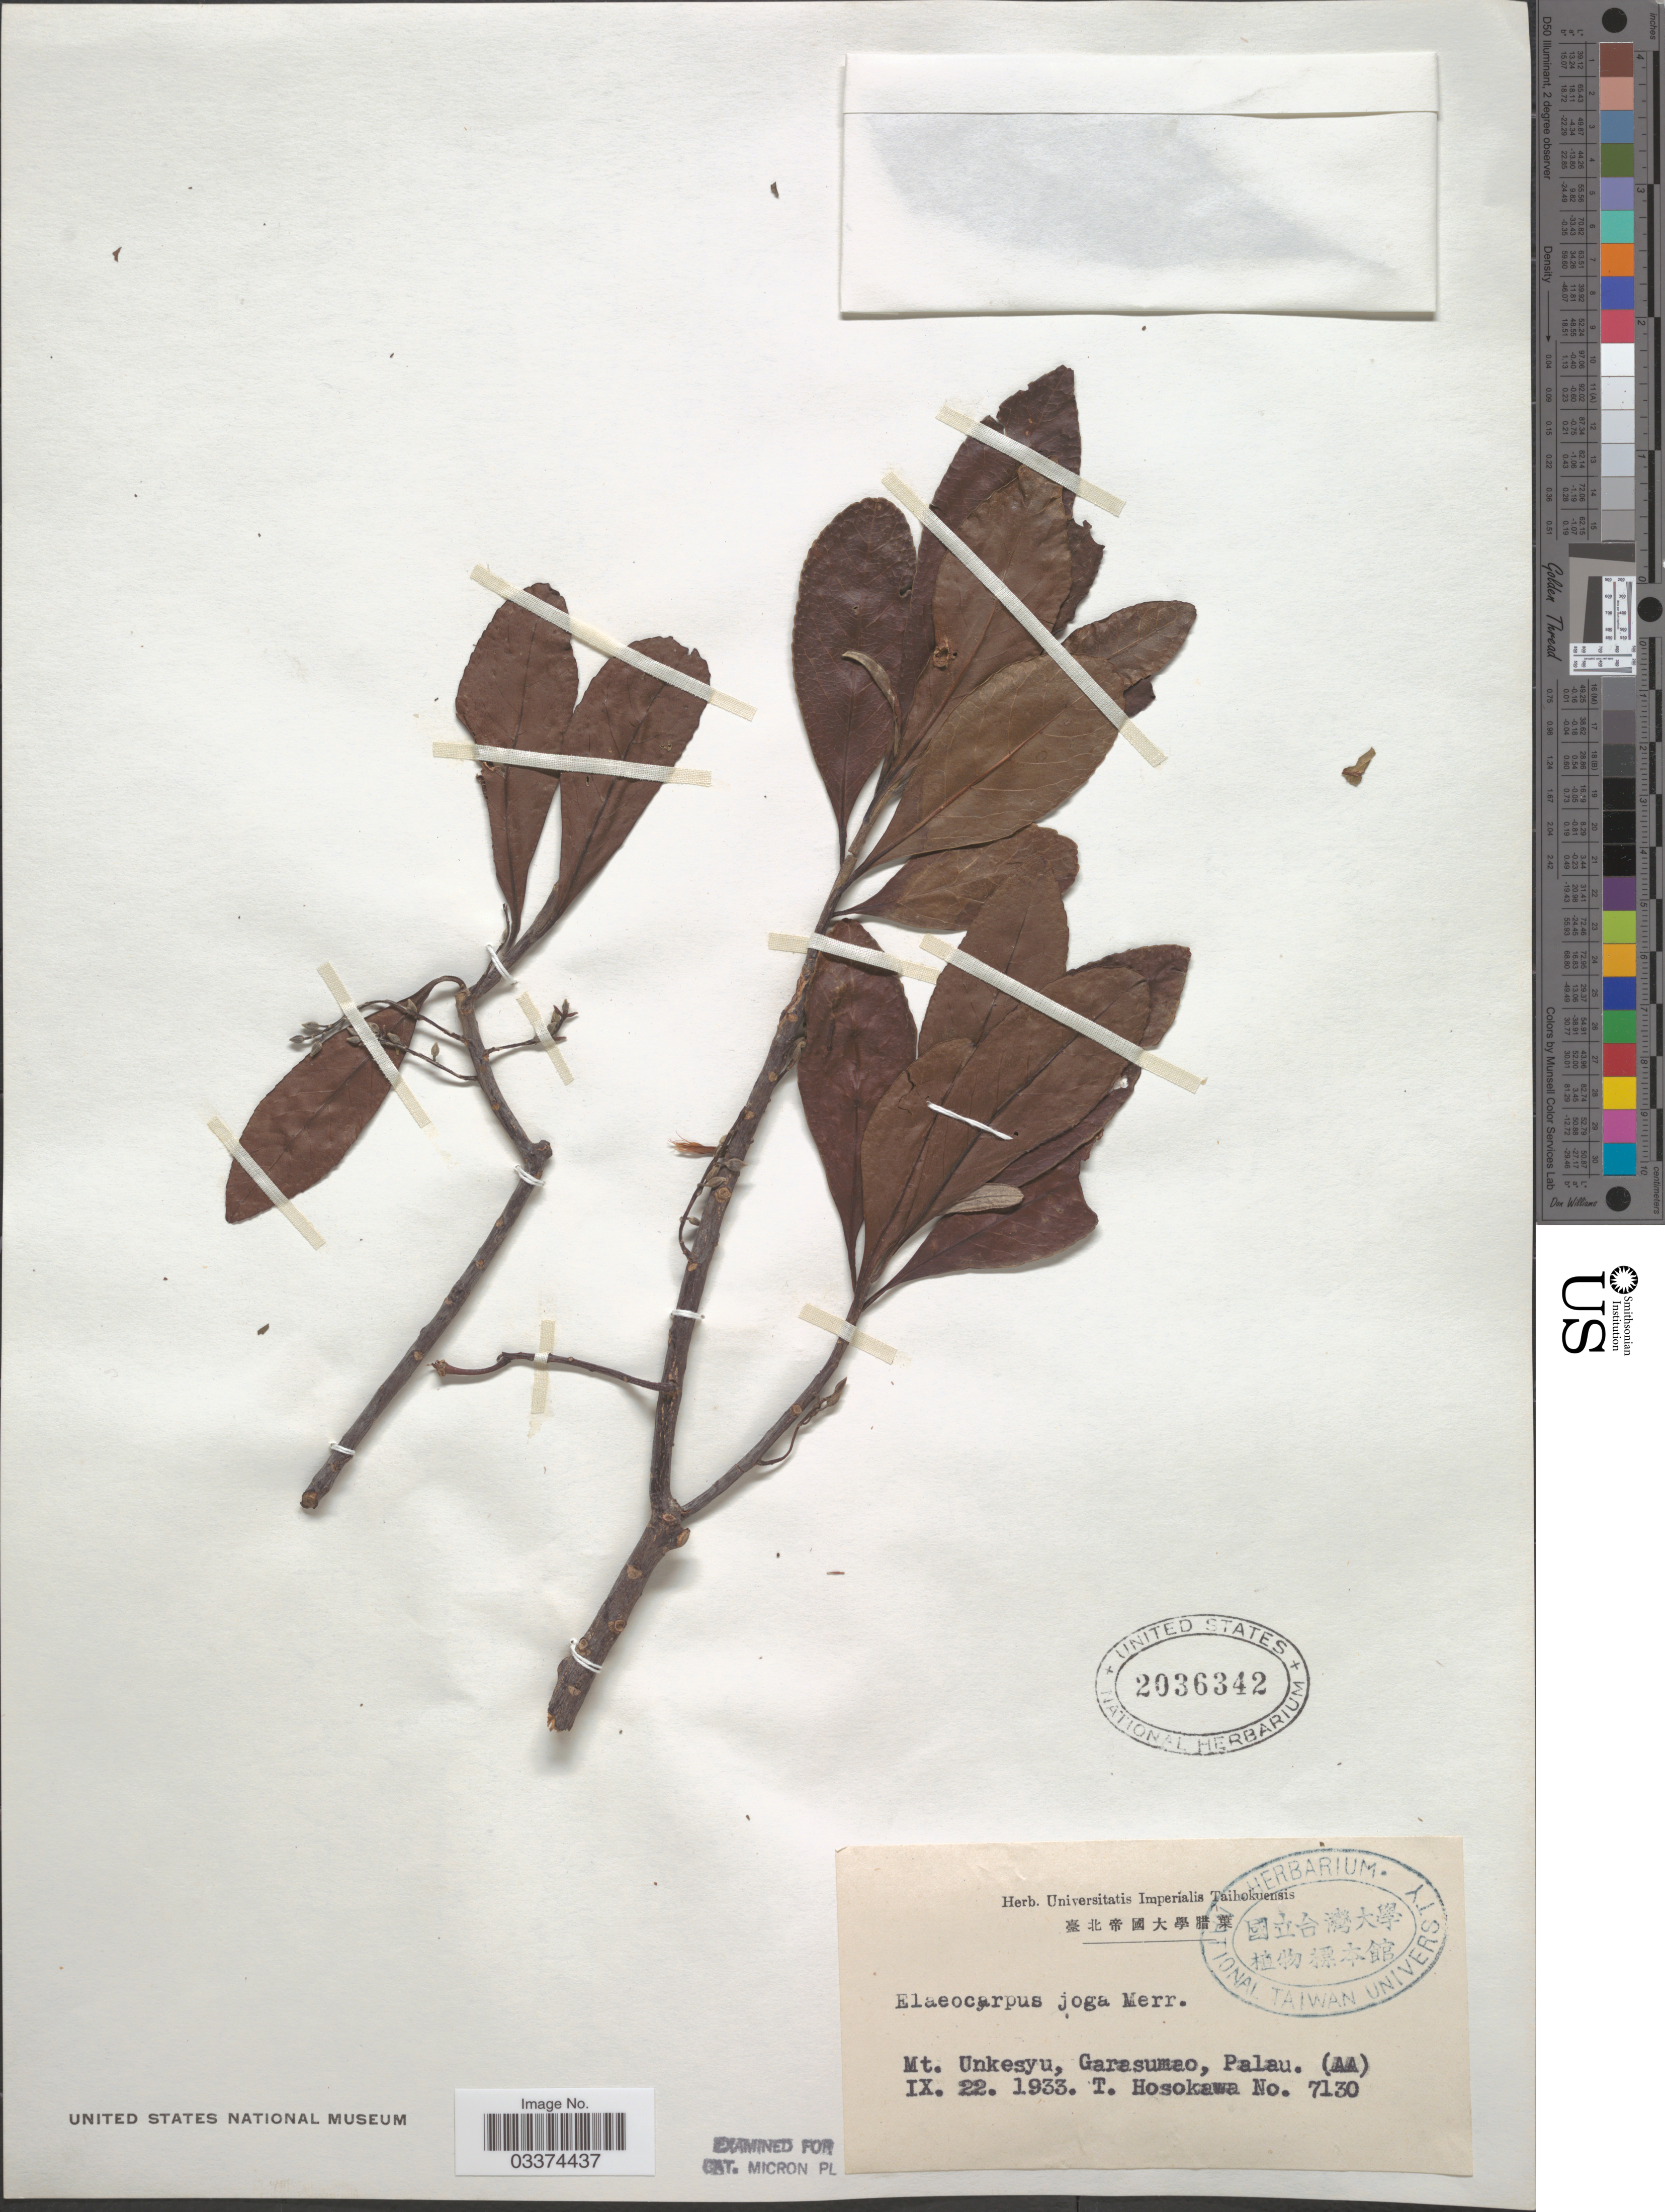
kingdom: Plantae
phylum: Tracheophyta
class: Magnoliopsida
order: Oxalidales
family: Elaeocarpaceae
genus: Elaeocarpus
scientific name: Elaeocarpus joga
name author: Merr.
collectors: T. Hosokawa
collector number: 7130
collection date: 1933-09-22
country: Palau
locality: Mt. Unkesyu, Garasumao, Palau (AA).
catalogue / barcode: US 2036342